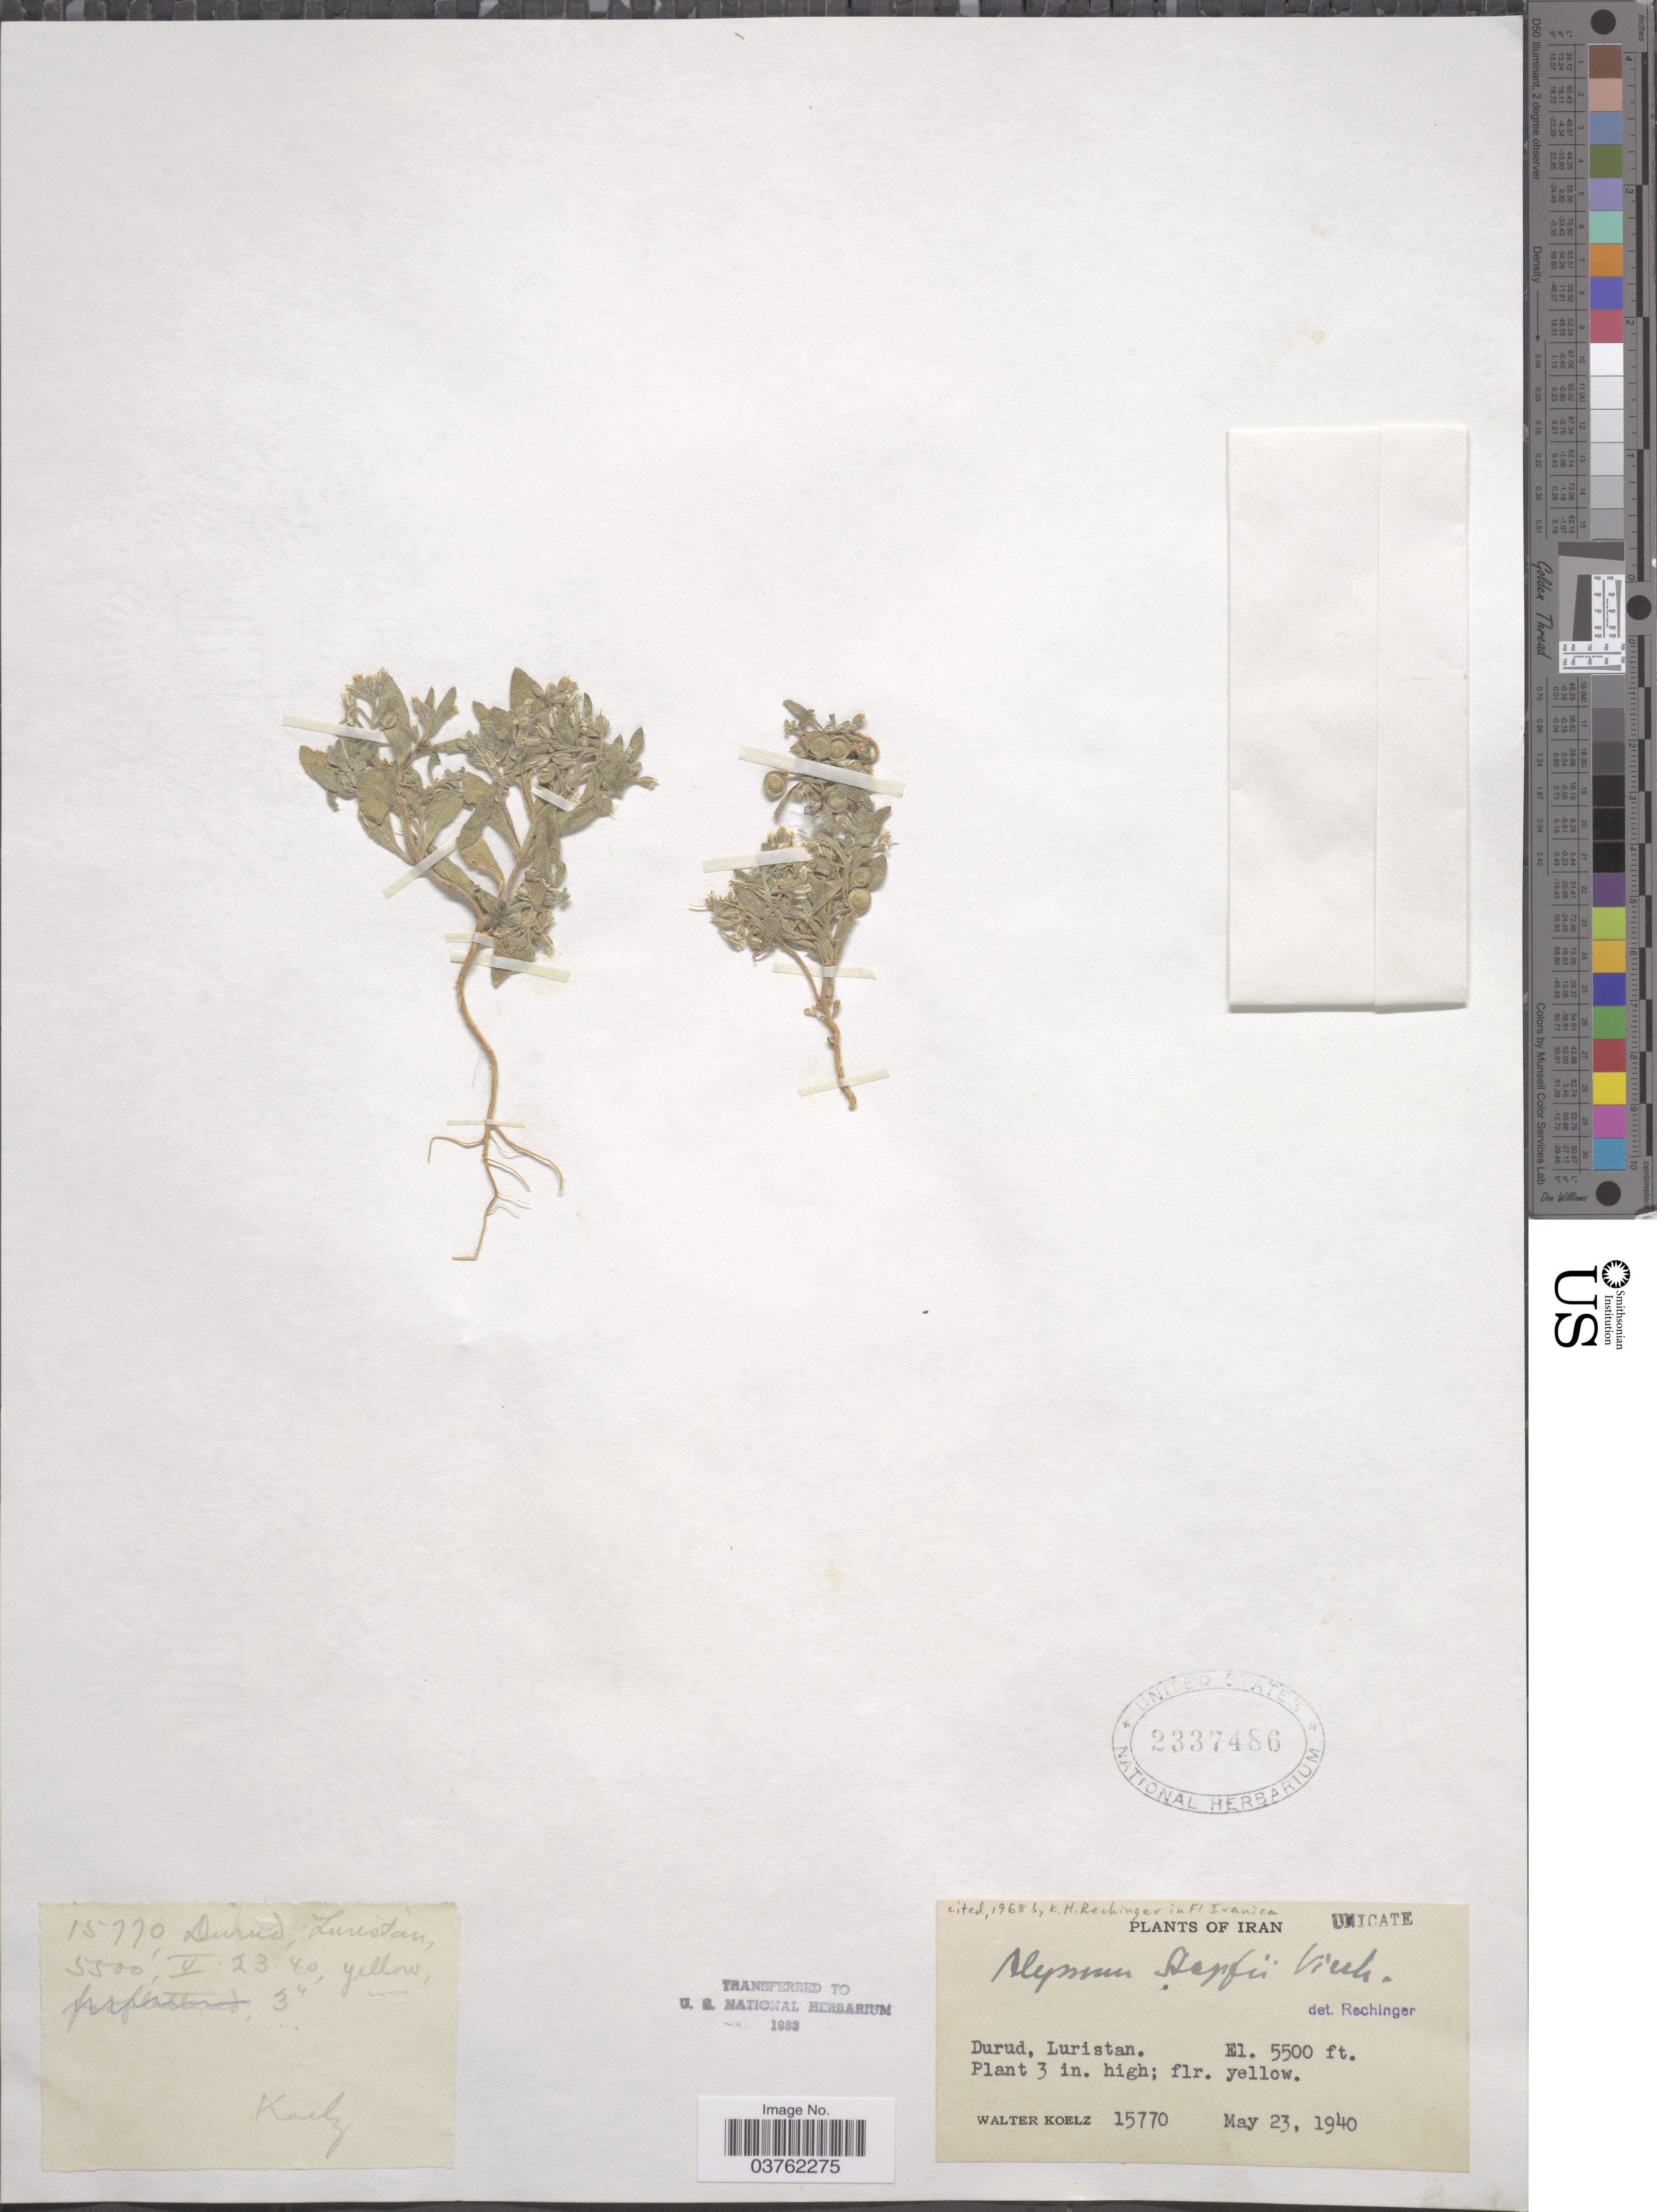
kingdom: Plantae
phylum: Tracheophyta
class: Magnoliopsida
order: Brassicales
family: Brassicaceae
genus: Alyssum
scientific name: Alyssum stapfii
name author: Vierh.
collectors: W. N. Koelz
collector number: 15770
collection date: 1940-05-23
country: Iran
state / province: Lorestan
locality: Durud, Luristan.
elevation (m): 1676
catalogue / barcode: US 2337486